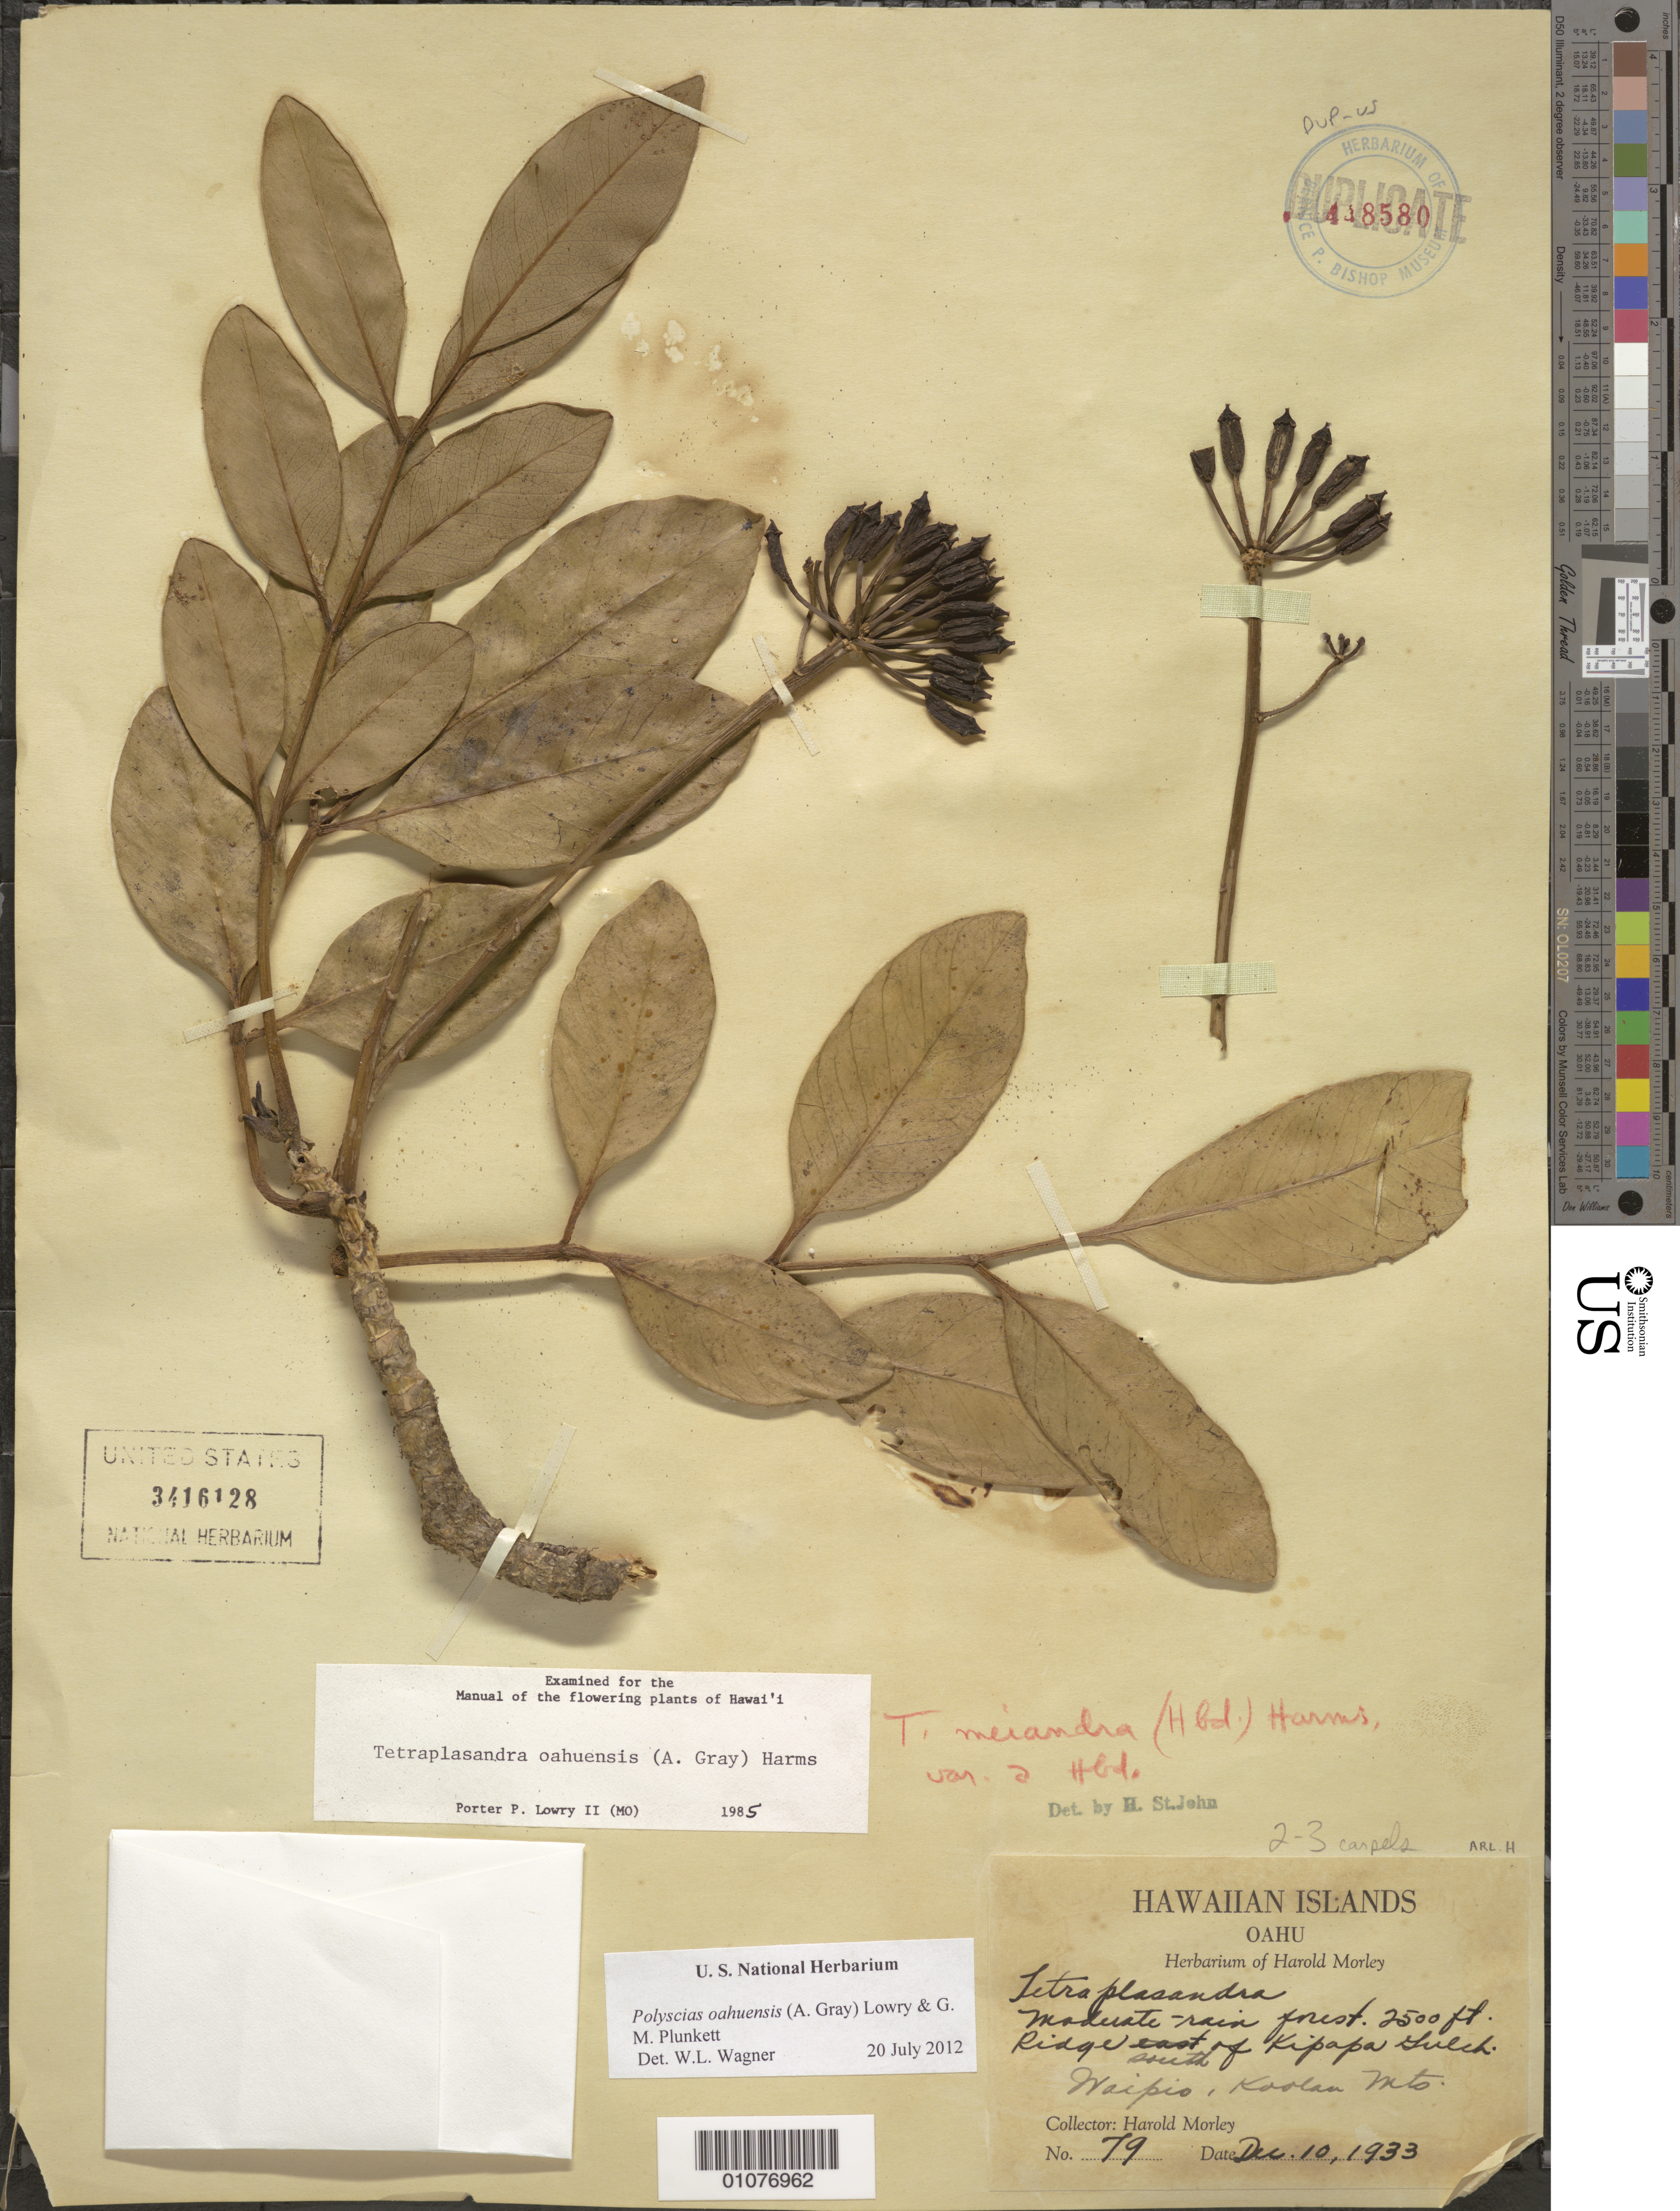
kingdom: Plantae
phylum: Tracheophyta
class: Magnoliopsida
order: Apiales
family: Araliaceae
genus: Polyscias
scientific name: Polyscias oahuensis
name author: (A. Gray) Lowry & G. M. Plunkett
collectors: H. Morley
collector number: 79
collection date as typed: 10 Dec 1933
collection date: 1933-12-10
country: United States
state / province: Hawaii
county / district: Honolulu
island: Oahu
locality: Ridge south of Kipapa Gulch, Waipio, Koolau Mountains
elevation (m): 762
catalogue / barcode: US 3416128